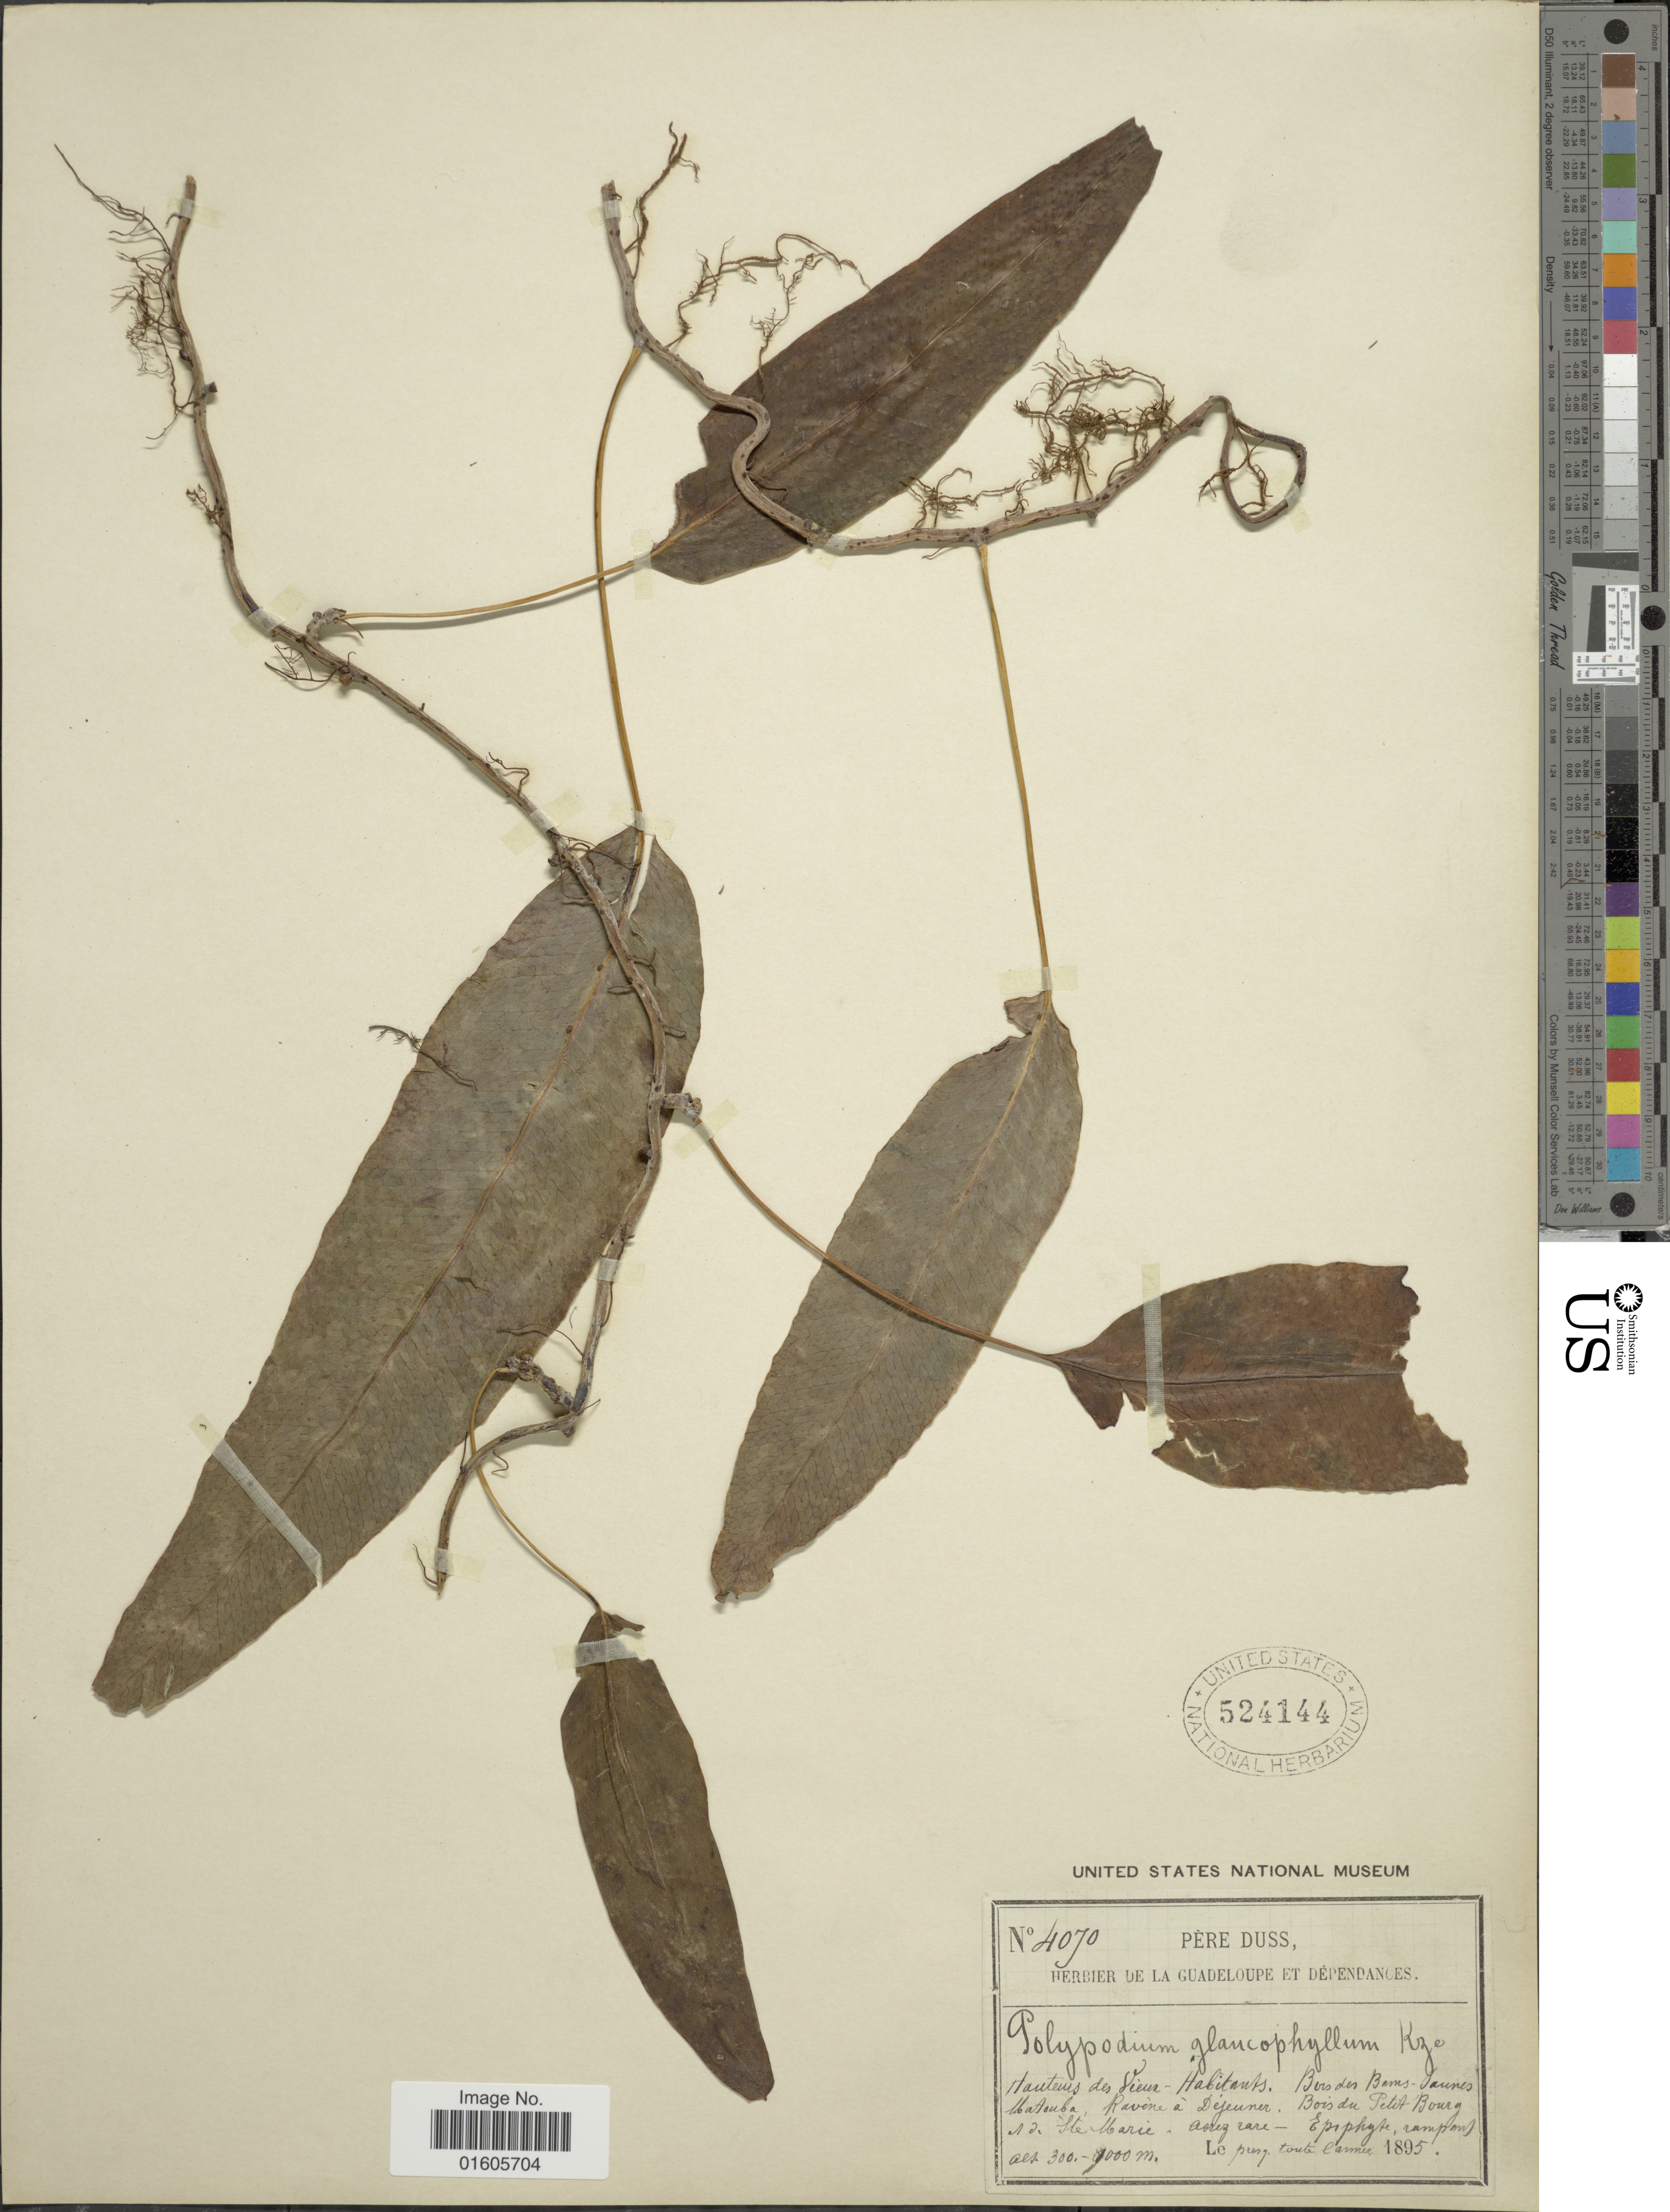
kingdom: Plantae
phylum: Tracheophyta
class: Polypodiopsida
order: Polypodiales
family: Polypodiaceae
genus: Serpocaulon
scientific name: Serpocaulon levigatum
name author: (Cav.) A.R. Sm.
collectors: Père Duss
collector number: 4070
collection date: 1895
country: Guadeloupe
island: Leeward Is.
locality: Hauteurs de Vieux-Habitants. Bois des Bains-Jaunes Matouba, Ravine Déjeuner, Bois du Petit-Bourg et de Ste Marie.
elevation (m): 300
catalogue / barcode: US 524144